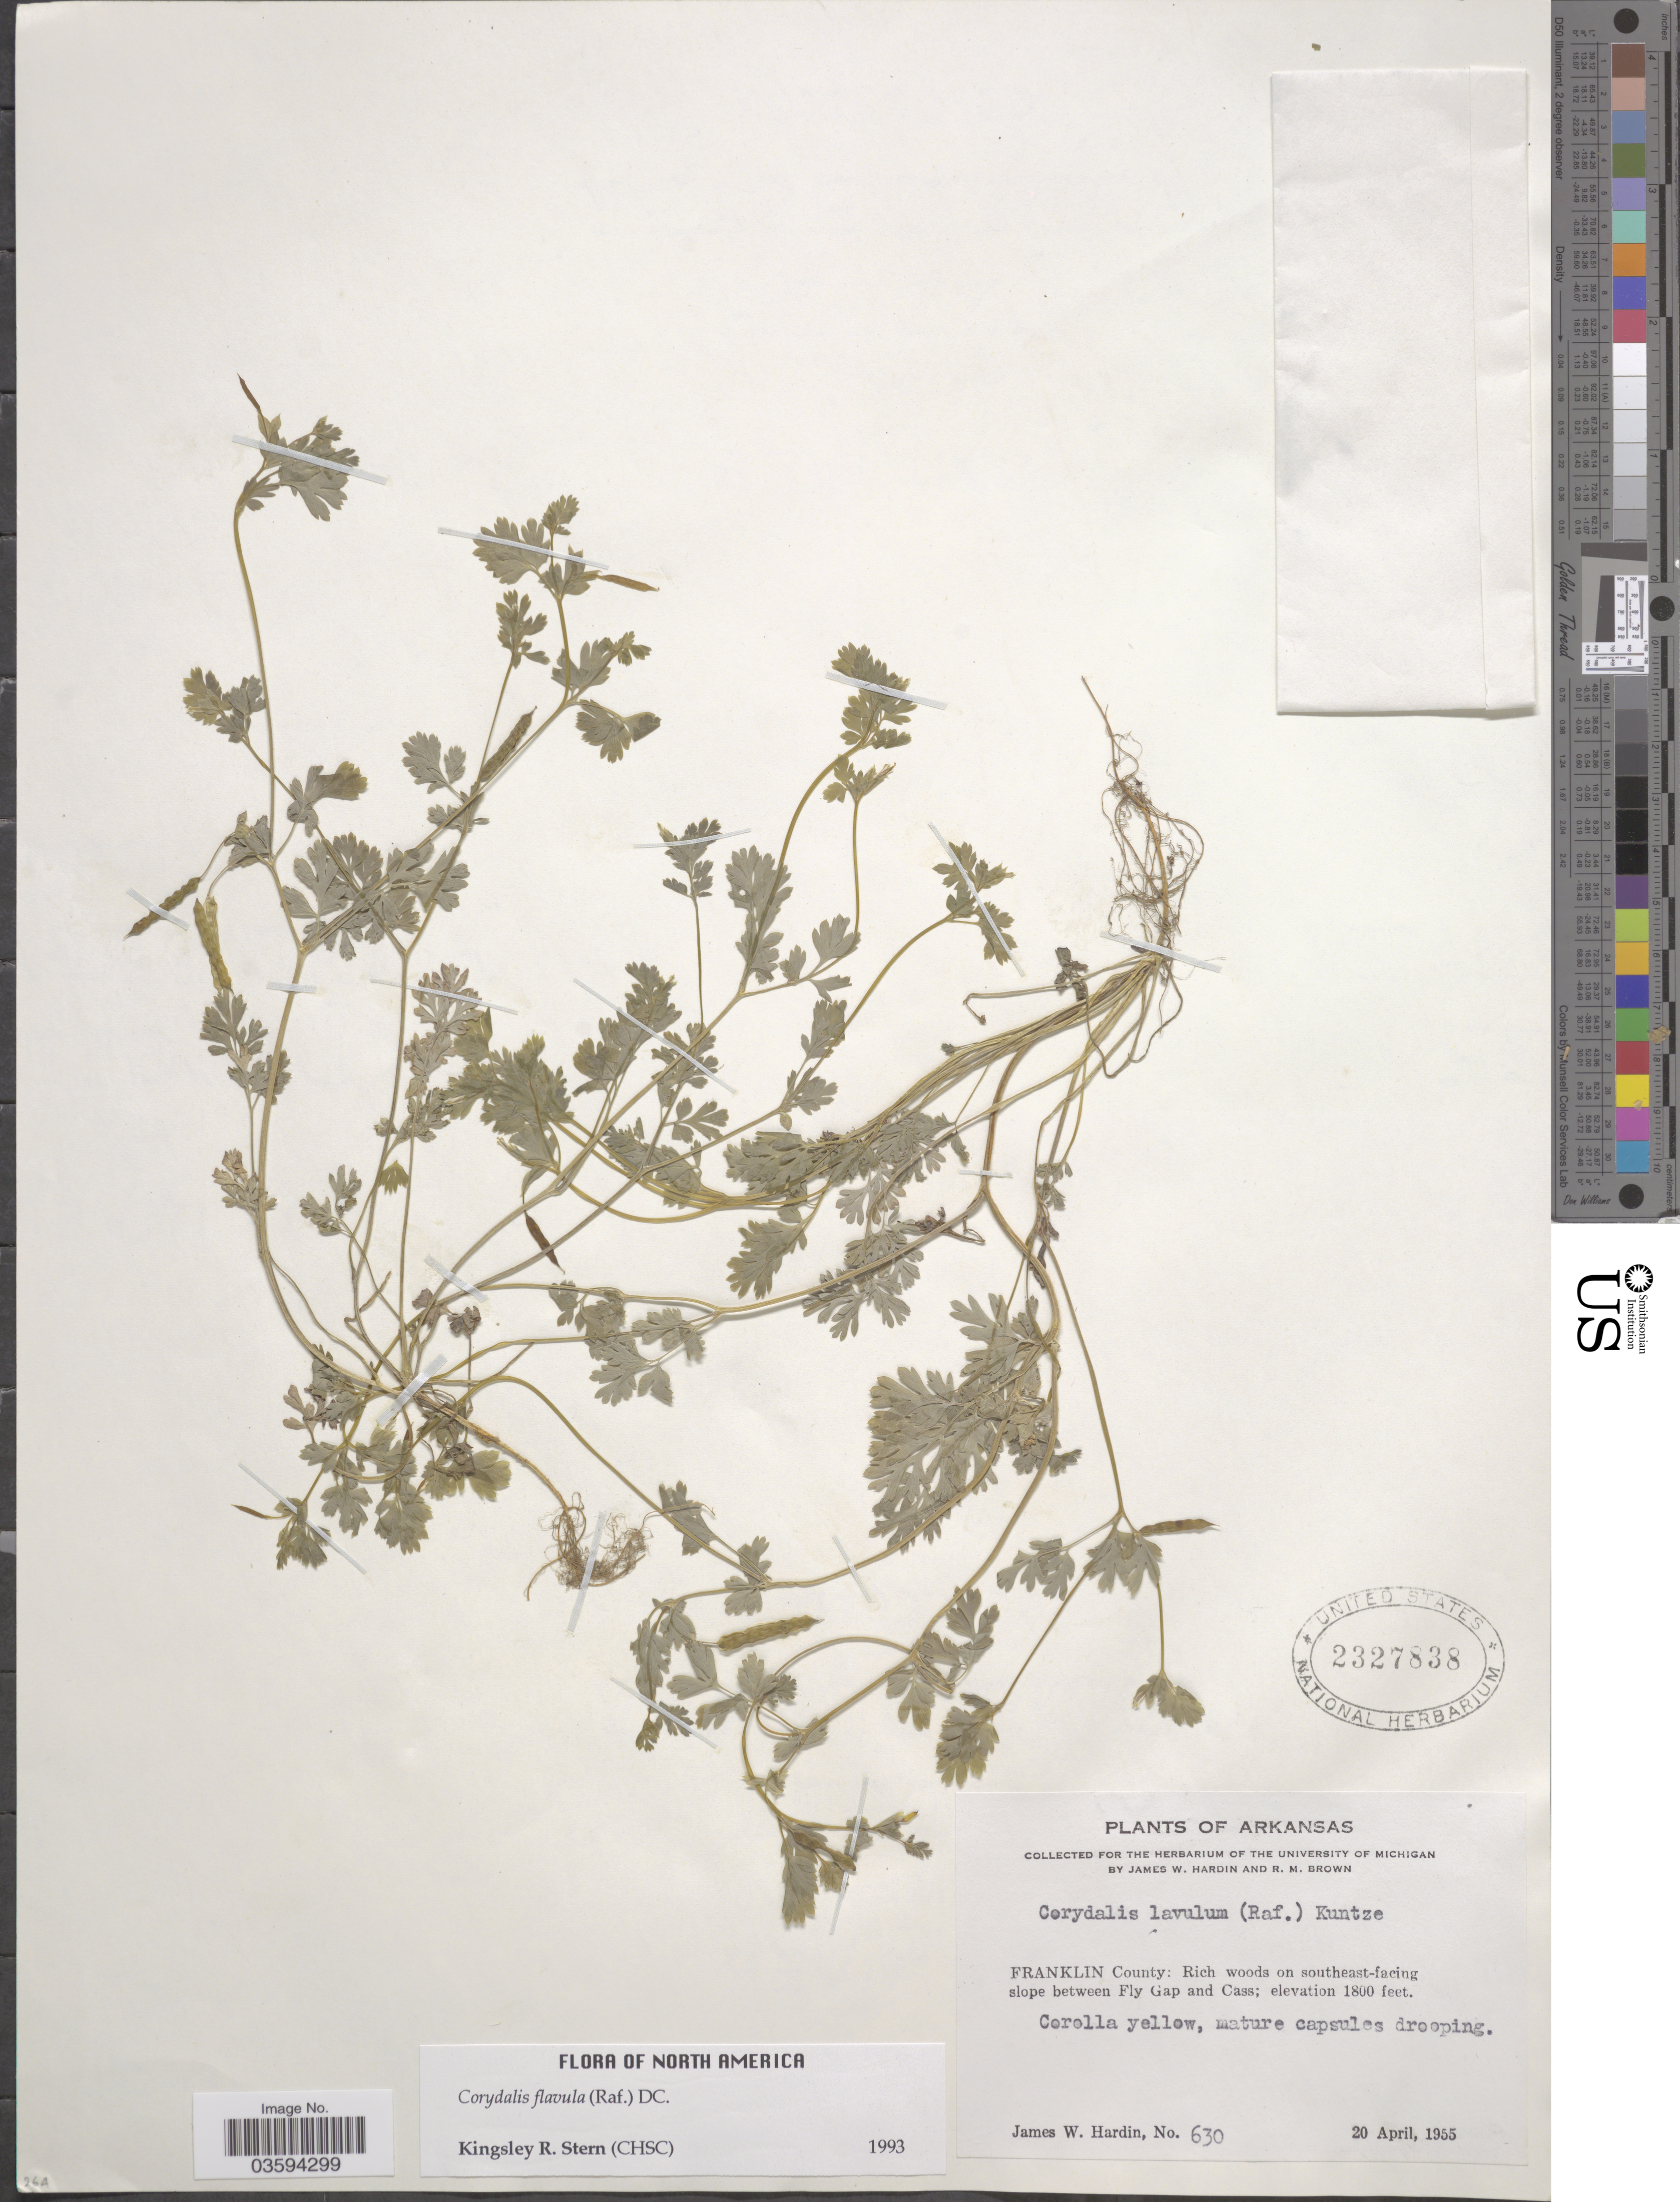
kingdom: Plantae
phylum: Tracheophyta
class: Magnoliopsida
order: Ranunculales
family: Papaveraceae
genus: Corydalis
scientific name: Corydalis flavula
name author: (Raf.) DC.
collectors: J. W. Hardin & R. Brown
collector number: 630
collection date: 1955-04-20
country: United States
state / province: Arkansas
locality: Franklin County: Rich woods on southeast-facing slope between Fly Gap and Cass.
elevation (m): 549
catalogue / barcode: US 2327838